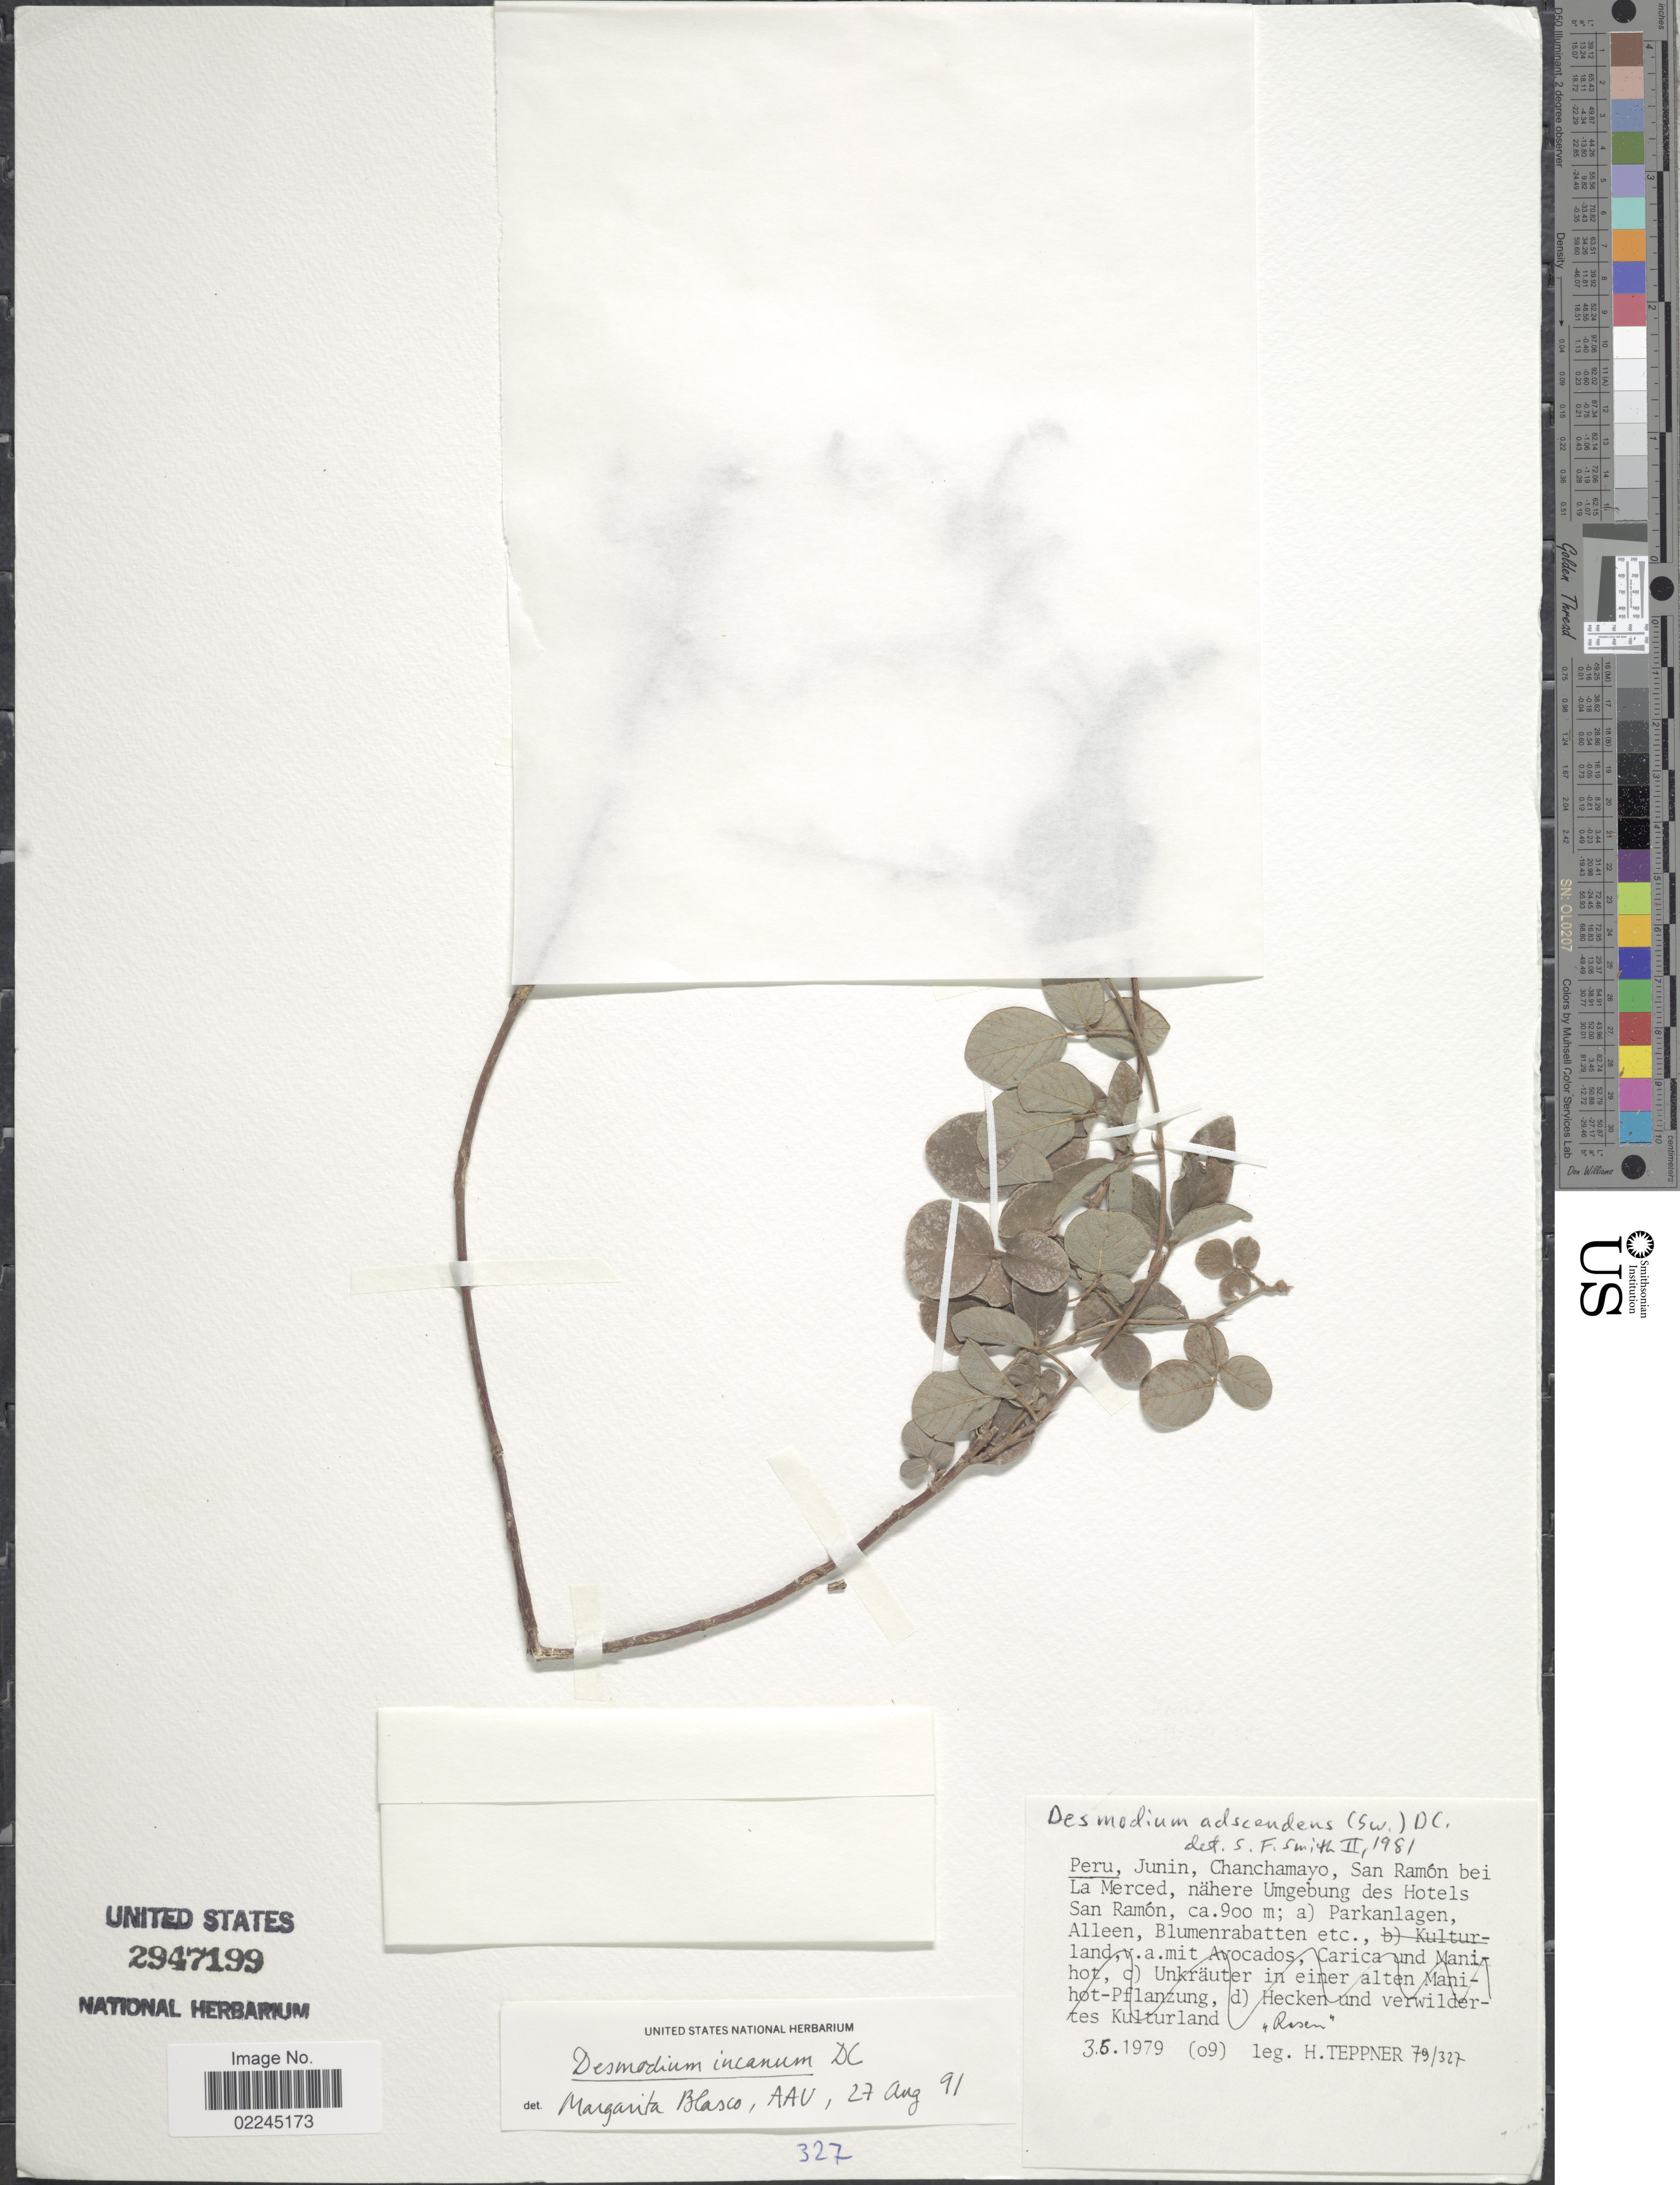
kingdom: Plantae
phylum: Tracheophyta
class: Magnoliopsida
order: Fabales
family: Fabaceae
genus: Desmodium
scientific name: Desmodium incanum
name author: (Sw.) DC.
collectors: H. Teppner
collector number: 79/327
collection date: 1979-05-03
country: Peru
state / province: Junín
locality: Peru, Junin, Chanchamayo, San Ramon bei La Merced, nahere Umgebung des Hotels San Ramon) Parkanlagen, Alleen, Blumenrabatten etc.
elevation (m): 900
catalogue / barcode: US 2947199